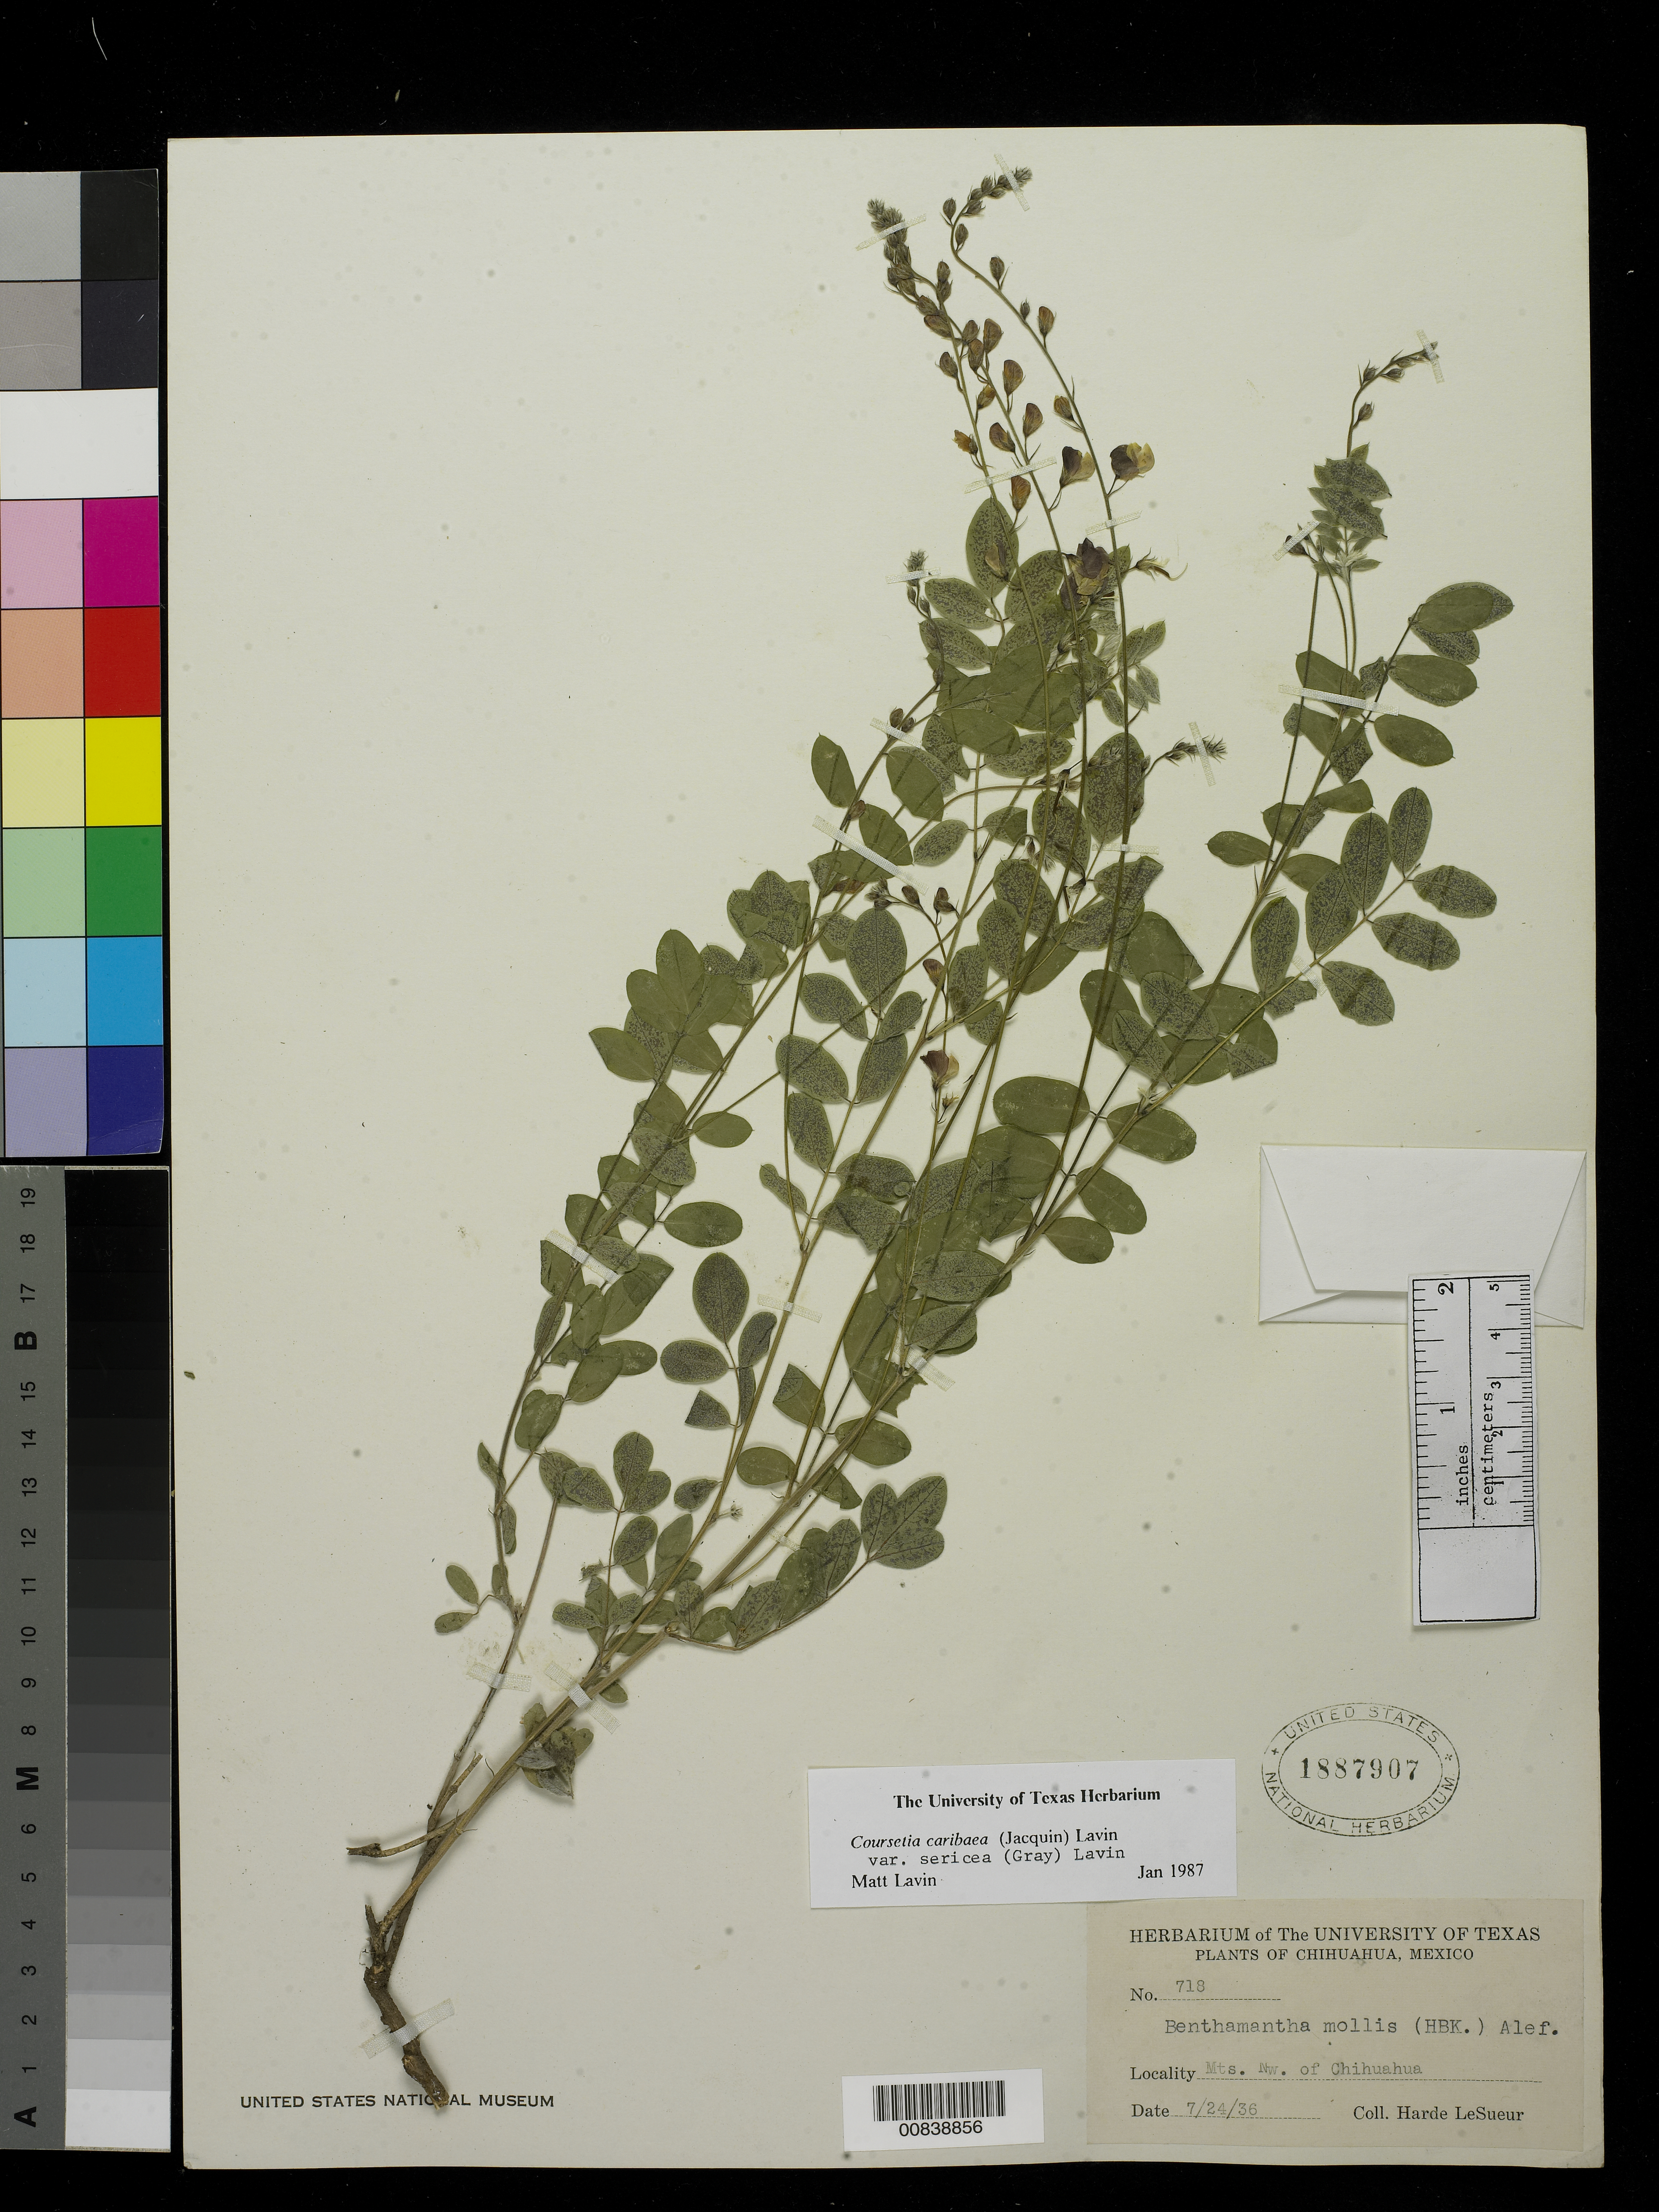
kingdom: Plantae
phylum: Tracheophyta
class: Magnoliopsida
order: Fabales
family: Fabaceae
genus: Coursetia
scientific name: Coursetia caribaea var. sericea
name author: (A. Gray) Lavin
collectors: D. H. LeSueur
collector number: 718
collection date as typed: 24 Jul 1936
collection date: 1936-07-24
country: Mexico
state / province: Chihuahua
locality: Mts. NW of Chihuahua.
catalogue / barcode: US 1887907